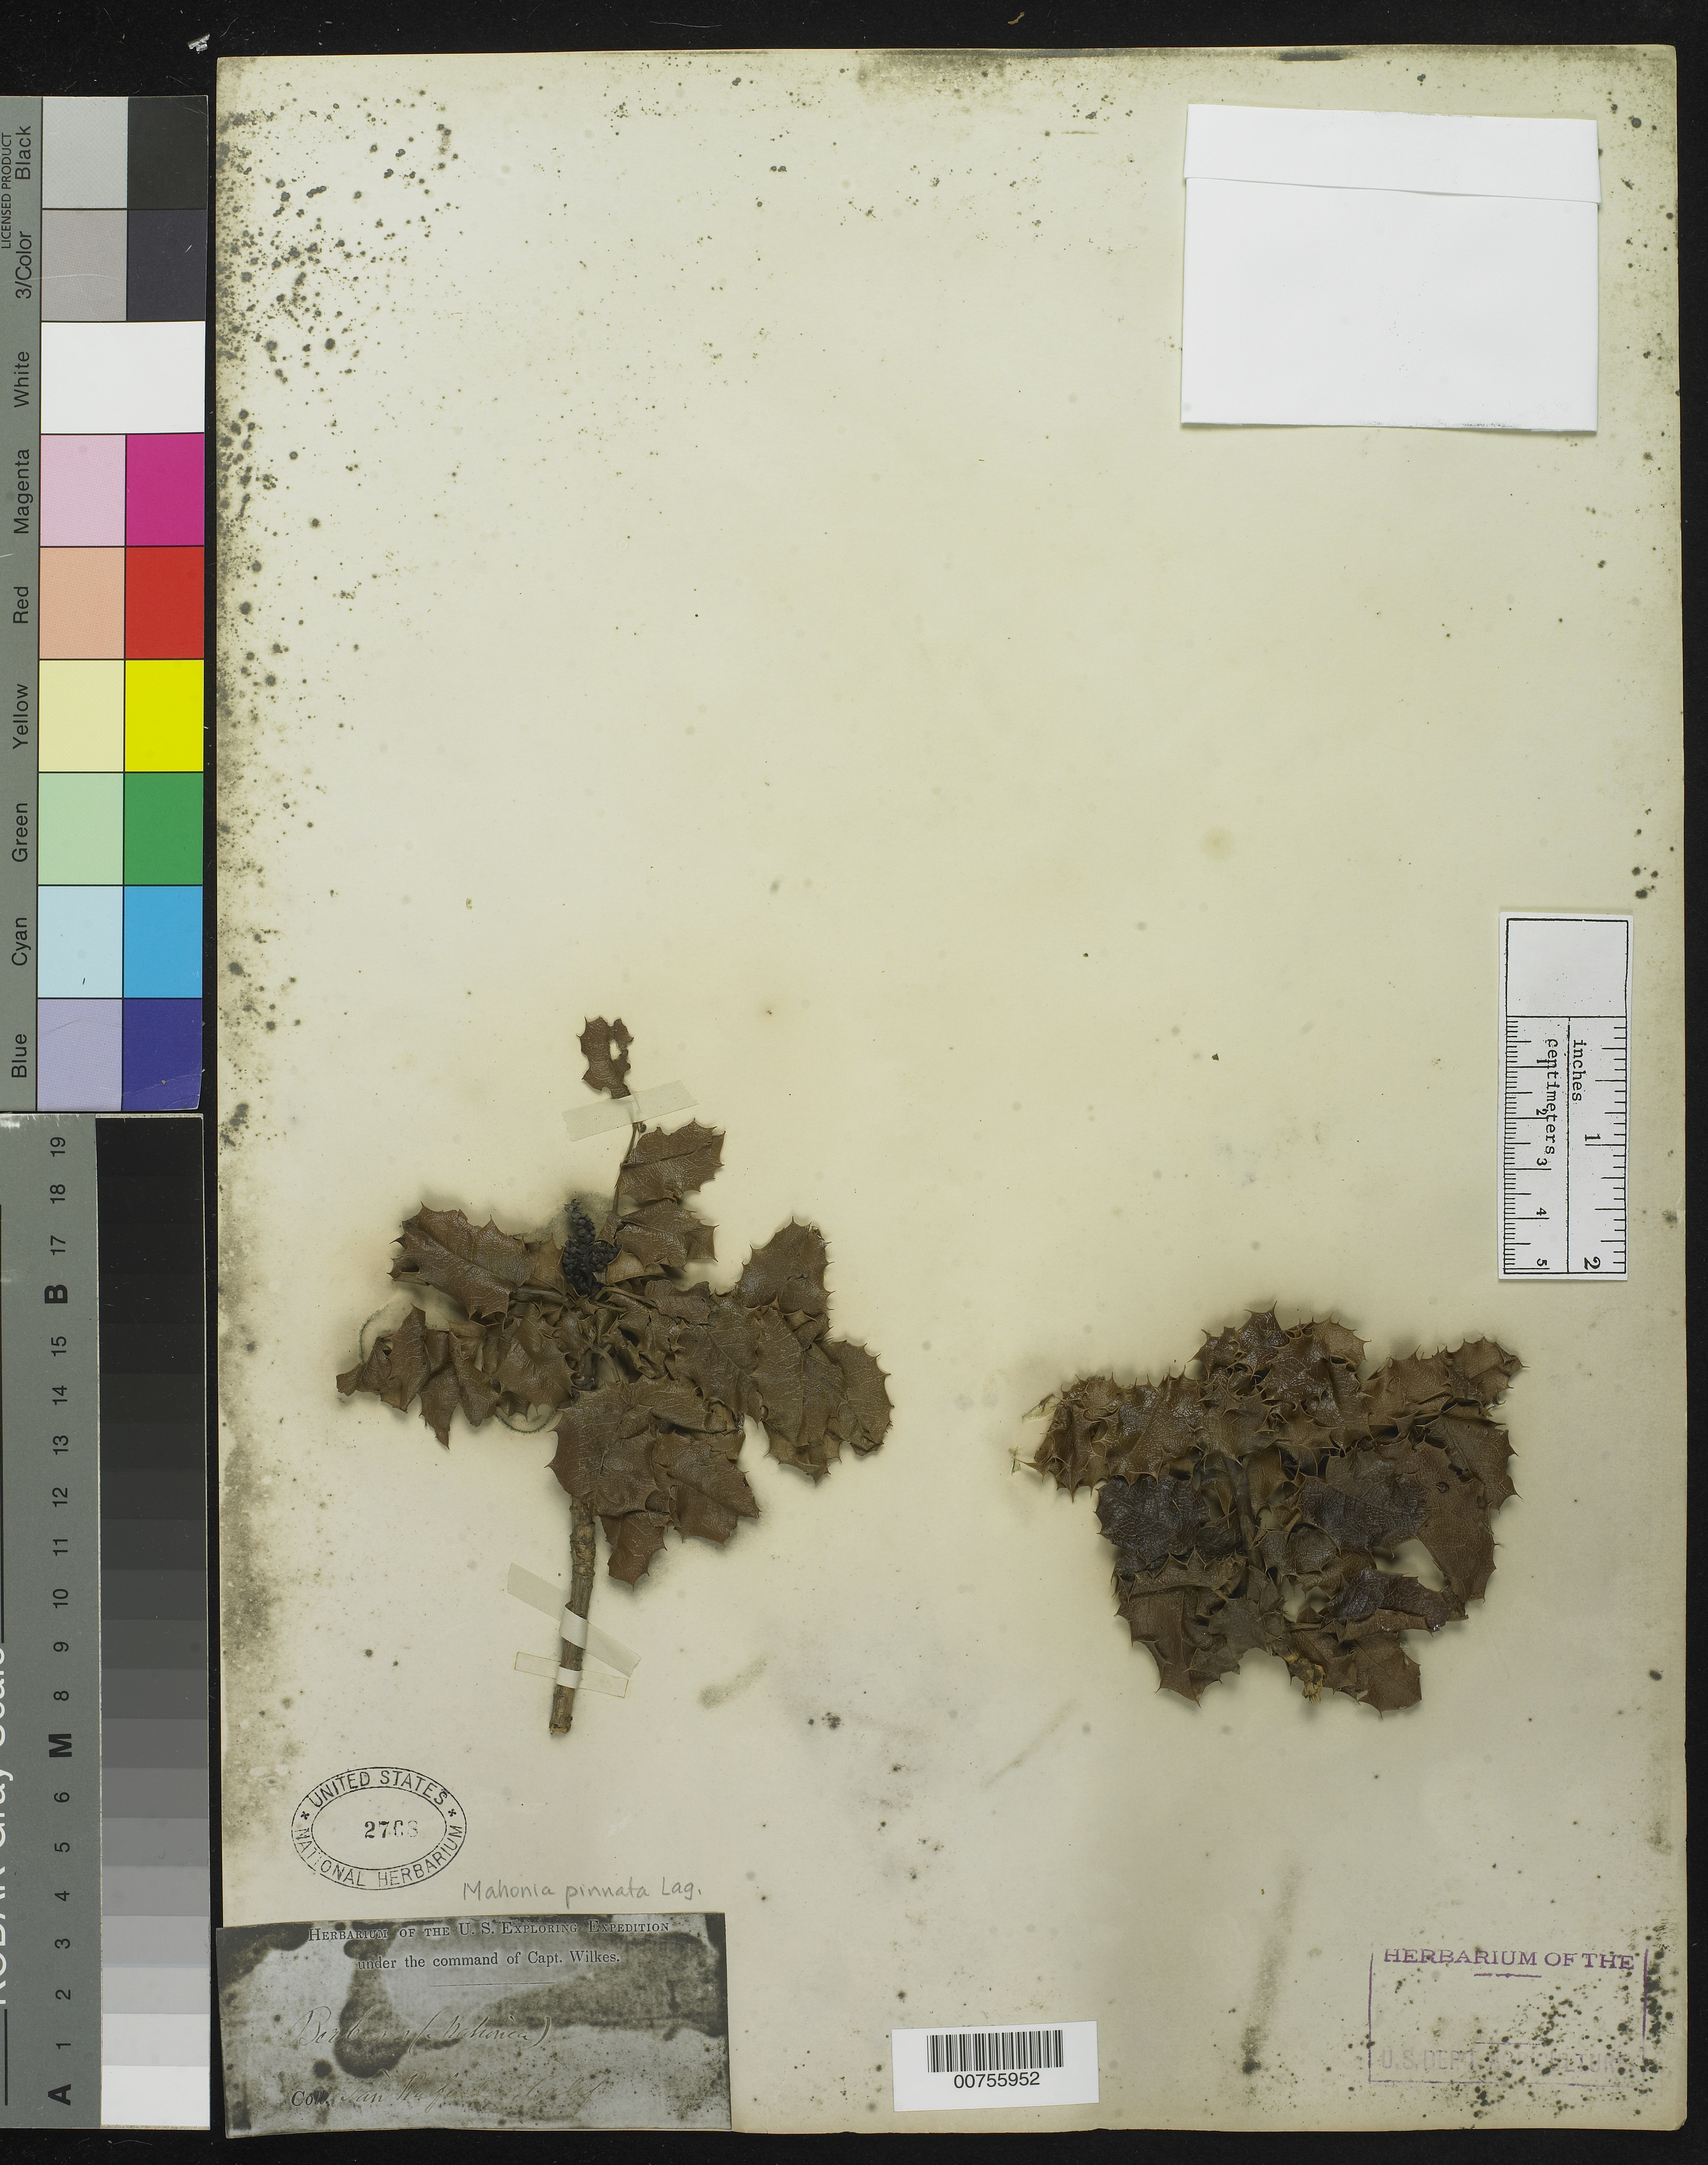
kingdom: Plantae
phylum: Tracheophyta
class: Magnoliopsida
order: Ranunculales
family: Berberidaceae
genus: Mahonia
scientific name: Mahonia pinnata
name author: (Lag.) Fedde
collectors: Wilkes Explor. Exped.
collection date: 1838/1842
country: United States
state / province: California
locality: San Rafael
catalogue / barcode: US 2768